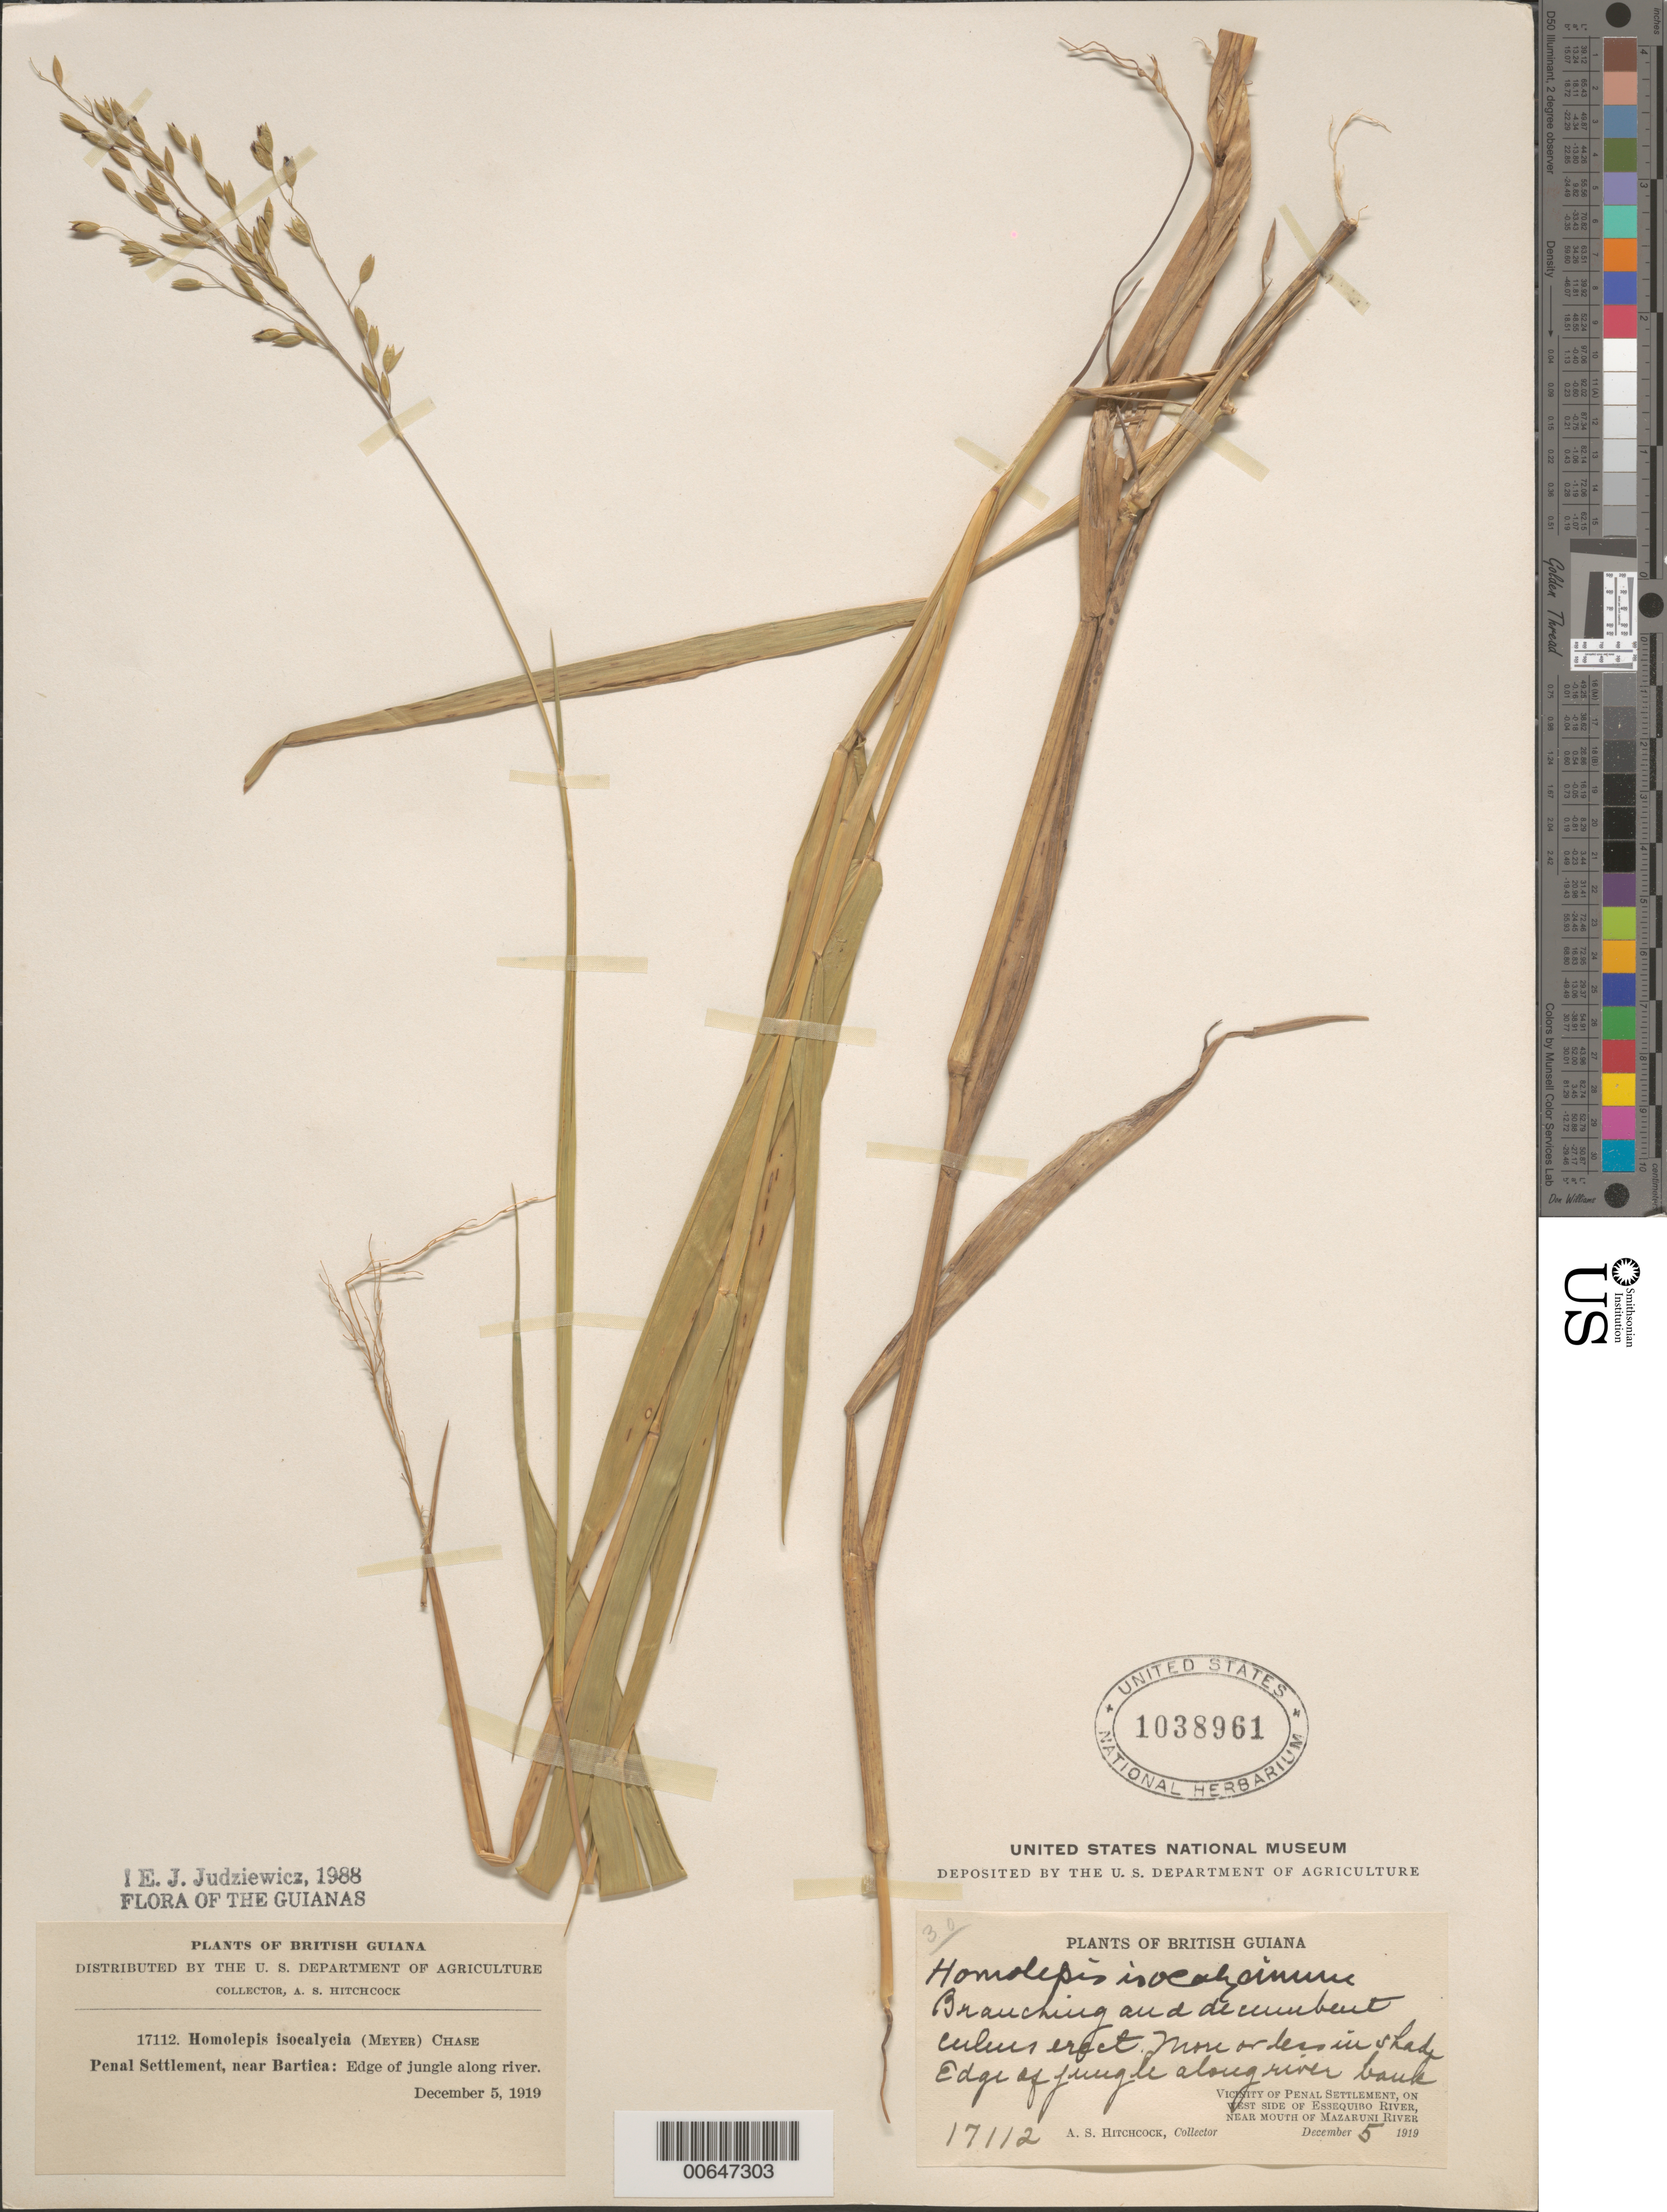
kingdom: Plantae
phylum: Tracheophyta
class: Liliopsida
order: Poales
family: Poaceae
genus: Homolepis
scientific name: Homolepis isocalycia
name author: (G. Mey.) Chase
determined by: Judziewicz, E. J.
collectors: A. S. Hitchcock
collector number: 17112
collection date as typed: Dec. 3-9, 1919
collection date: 1919-12-03/1919-12-09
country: Guyana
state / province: Cuyuni-Mazaruni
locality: Penal Settlement, on W side of Essequibo River, near mouth of Mazaruni River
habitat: Edge of jungle along river bank, more or less shady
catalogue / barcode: US 1038961